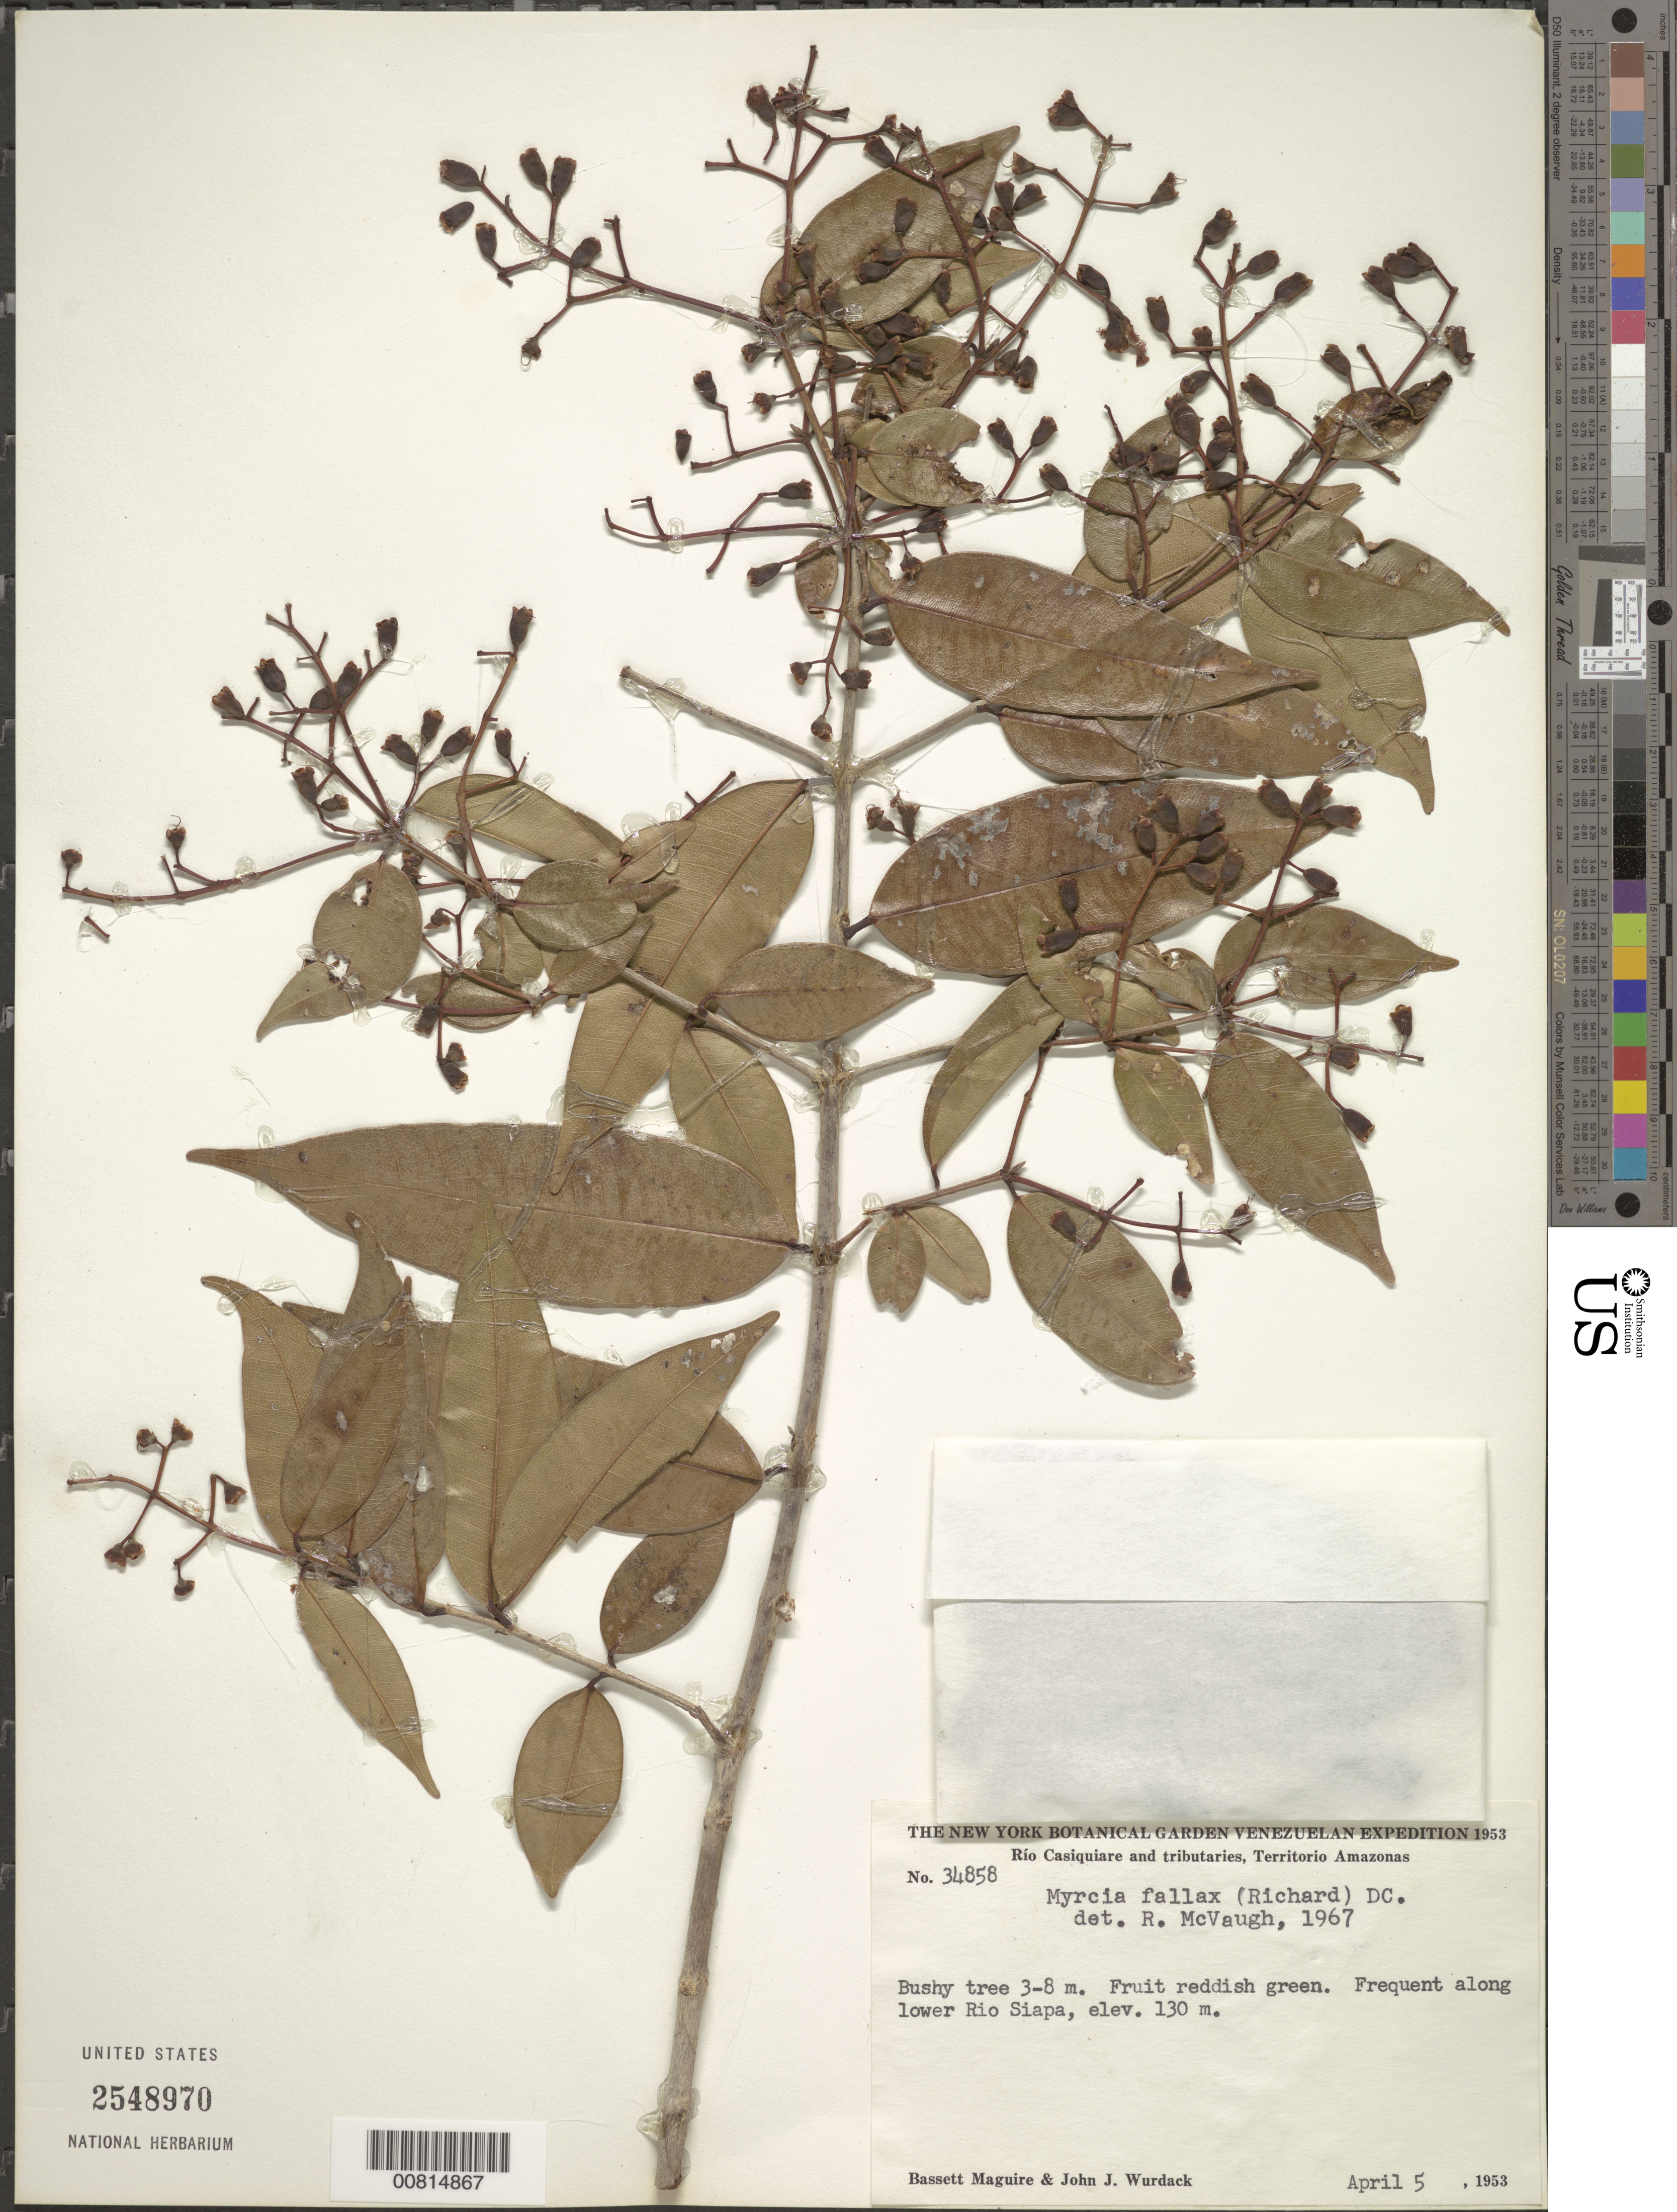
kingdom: Plantae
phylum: Tracheophyta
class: Magnoliopsida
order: Myrtales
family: Myrtaceae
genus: Myrcia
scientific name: Myrcia fallax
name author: (Rich.) DC.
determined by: McVaugh, R.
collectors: B. Maguire & J. J. Wurdack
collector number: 34858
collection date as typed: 5-Apr-53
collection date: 1953-04-05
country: Venezuela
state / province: Amazonas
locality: Río Siapa, Río Casiquiare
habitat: Along river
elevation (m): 130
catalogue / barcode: US 2548970